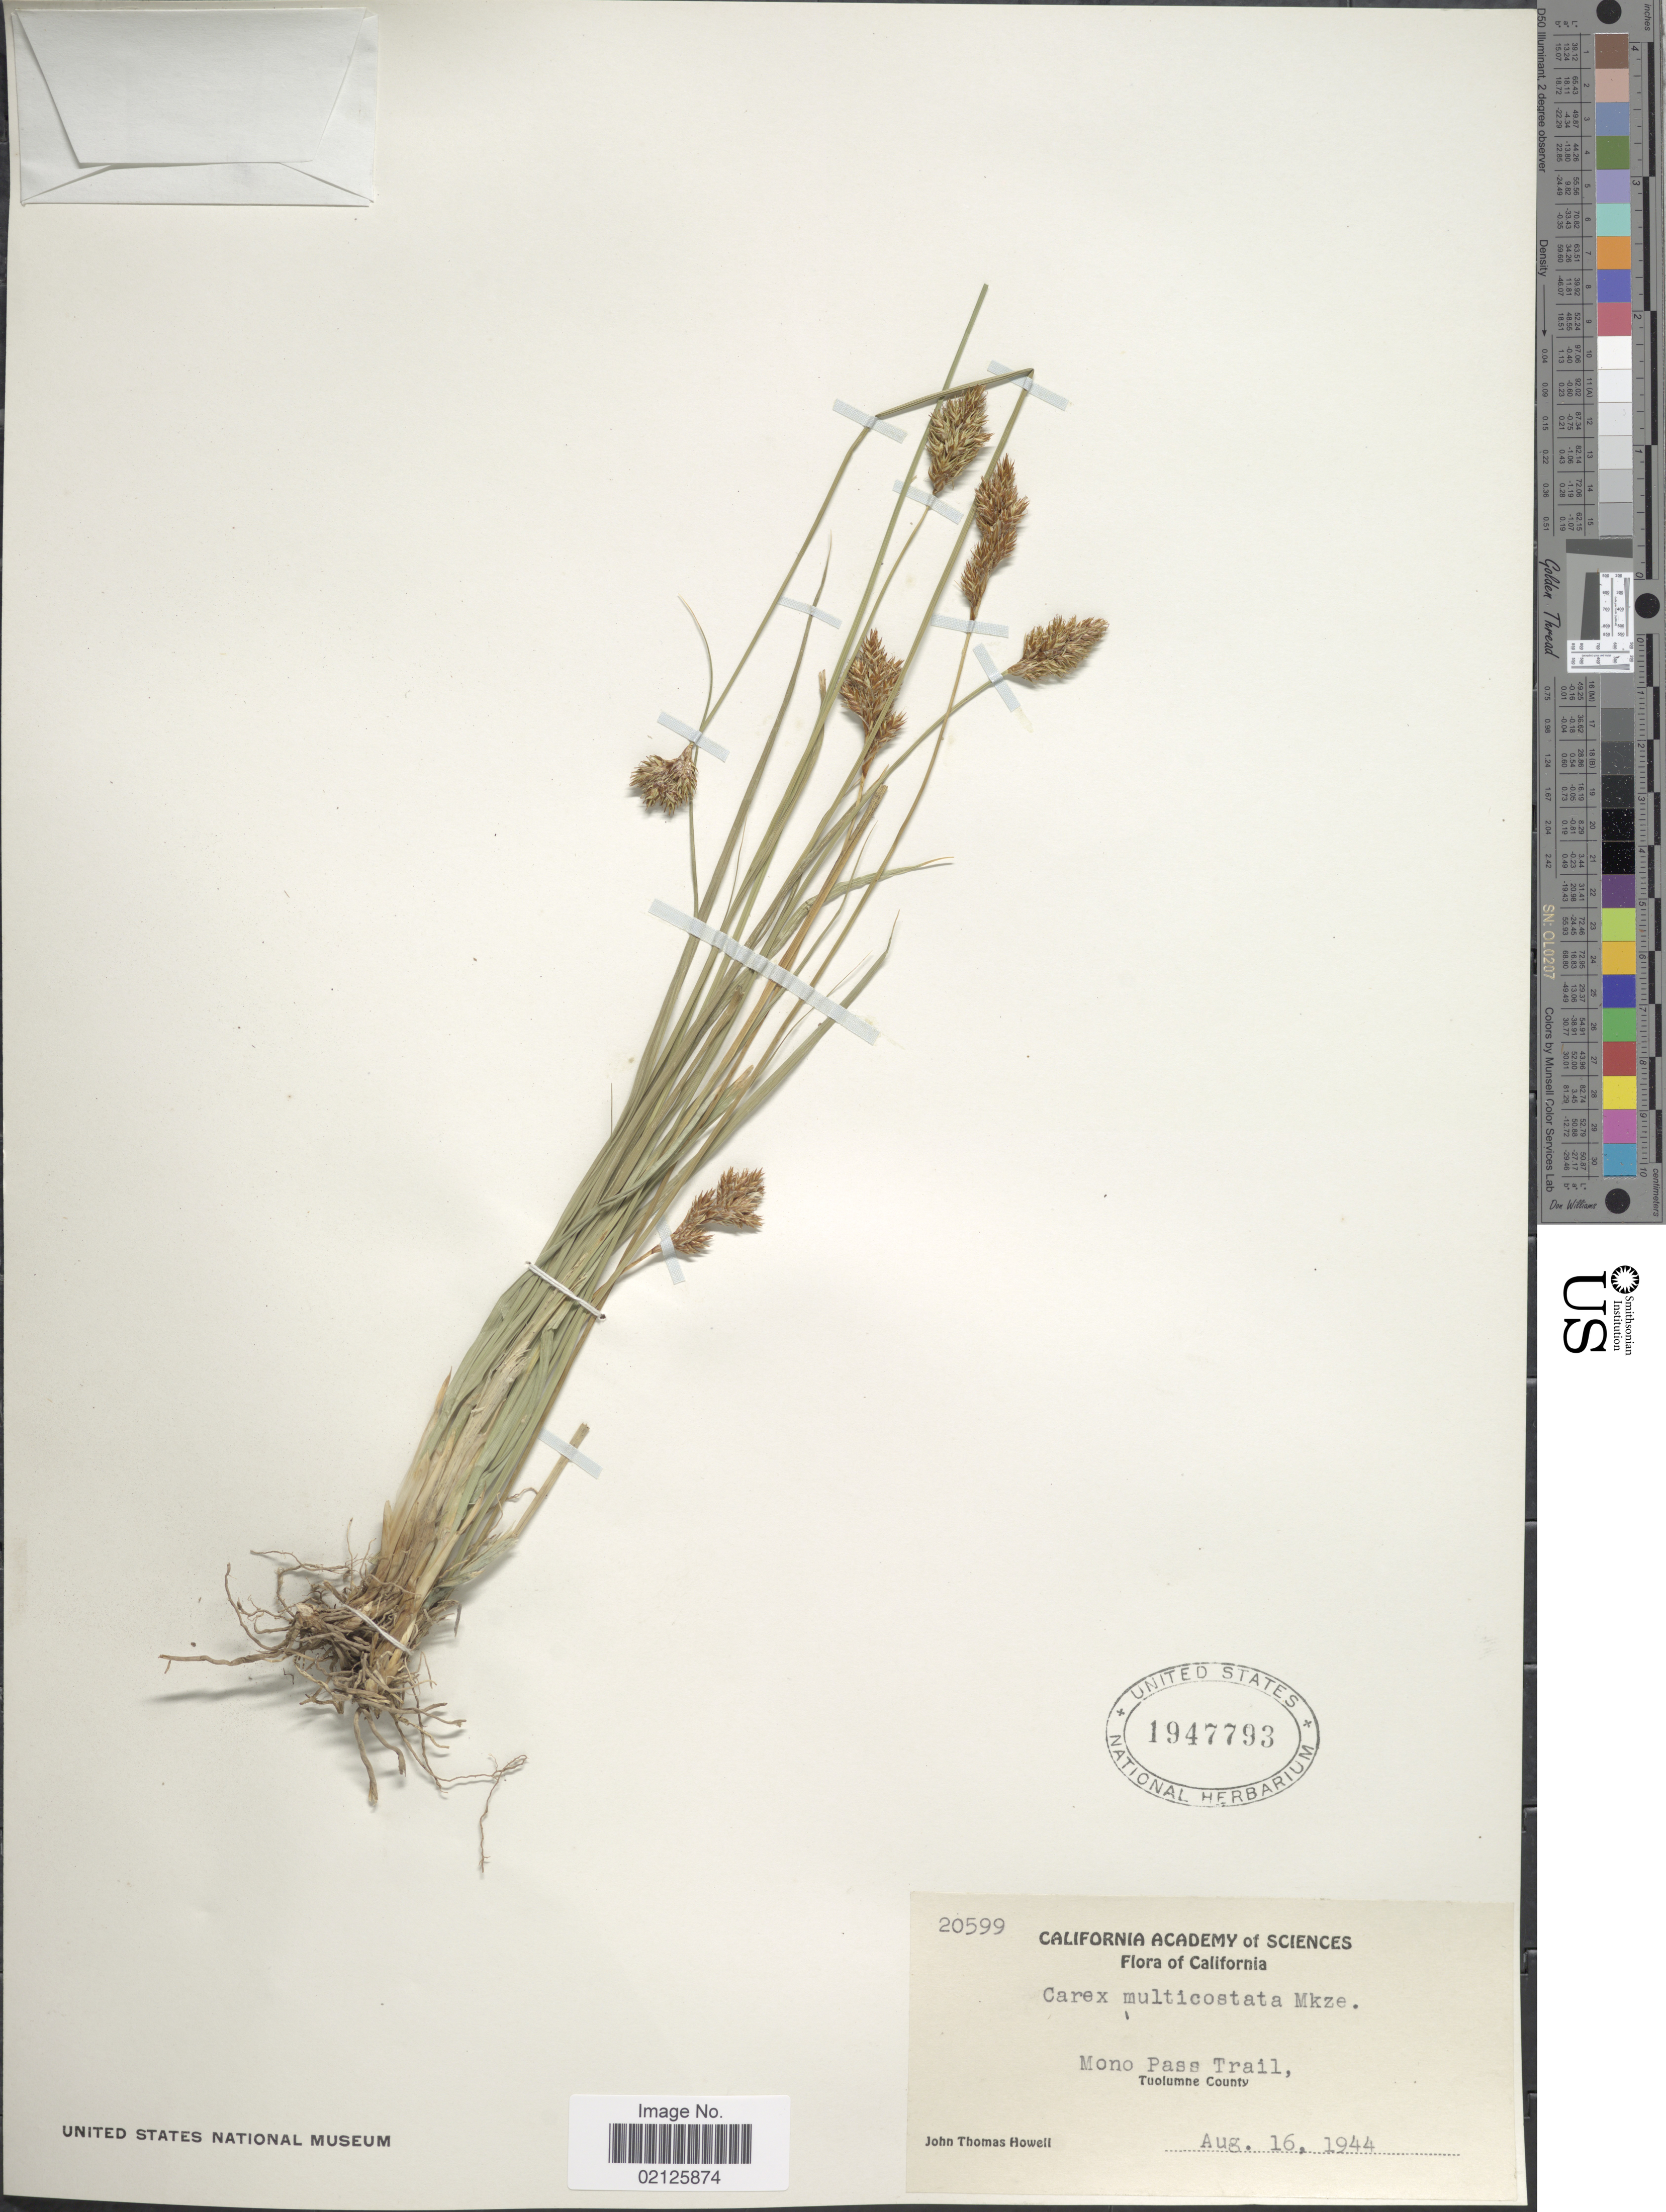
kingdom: Plantae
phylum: Tracheophyta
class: Liliopsida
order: Poales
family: Cyperaceae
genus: Carex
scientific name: Carex multicostata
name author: Mack.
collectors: J. T. Howell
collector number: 20599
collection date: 1944-08-16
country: United States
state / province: California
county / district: Tuolumne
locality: Mono Pass Trail, Tuolumne County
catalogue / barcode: US 1947793